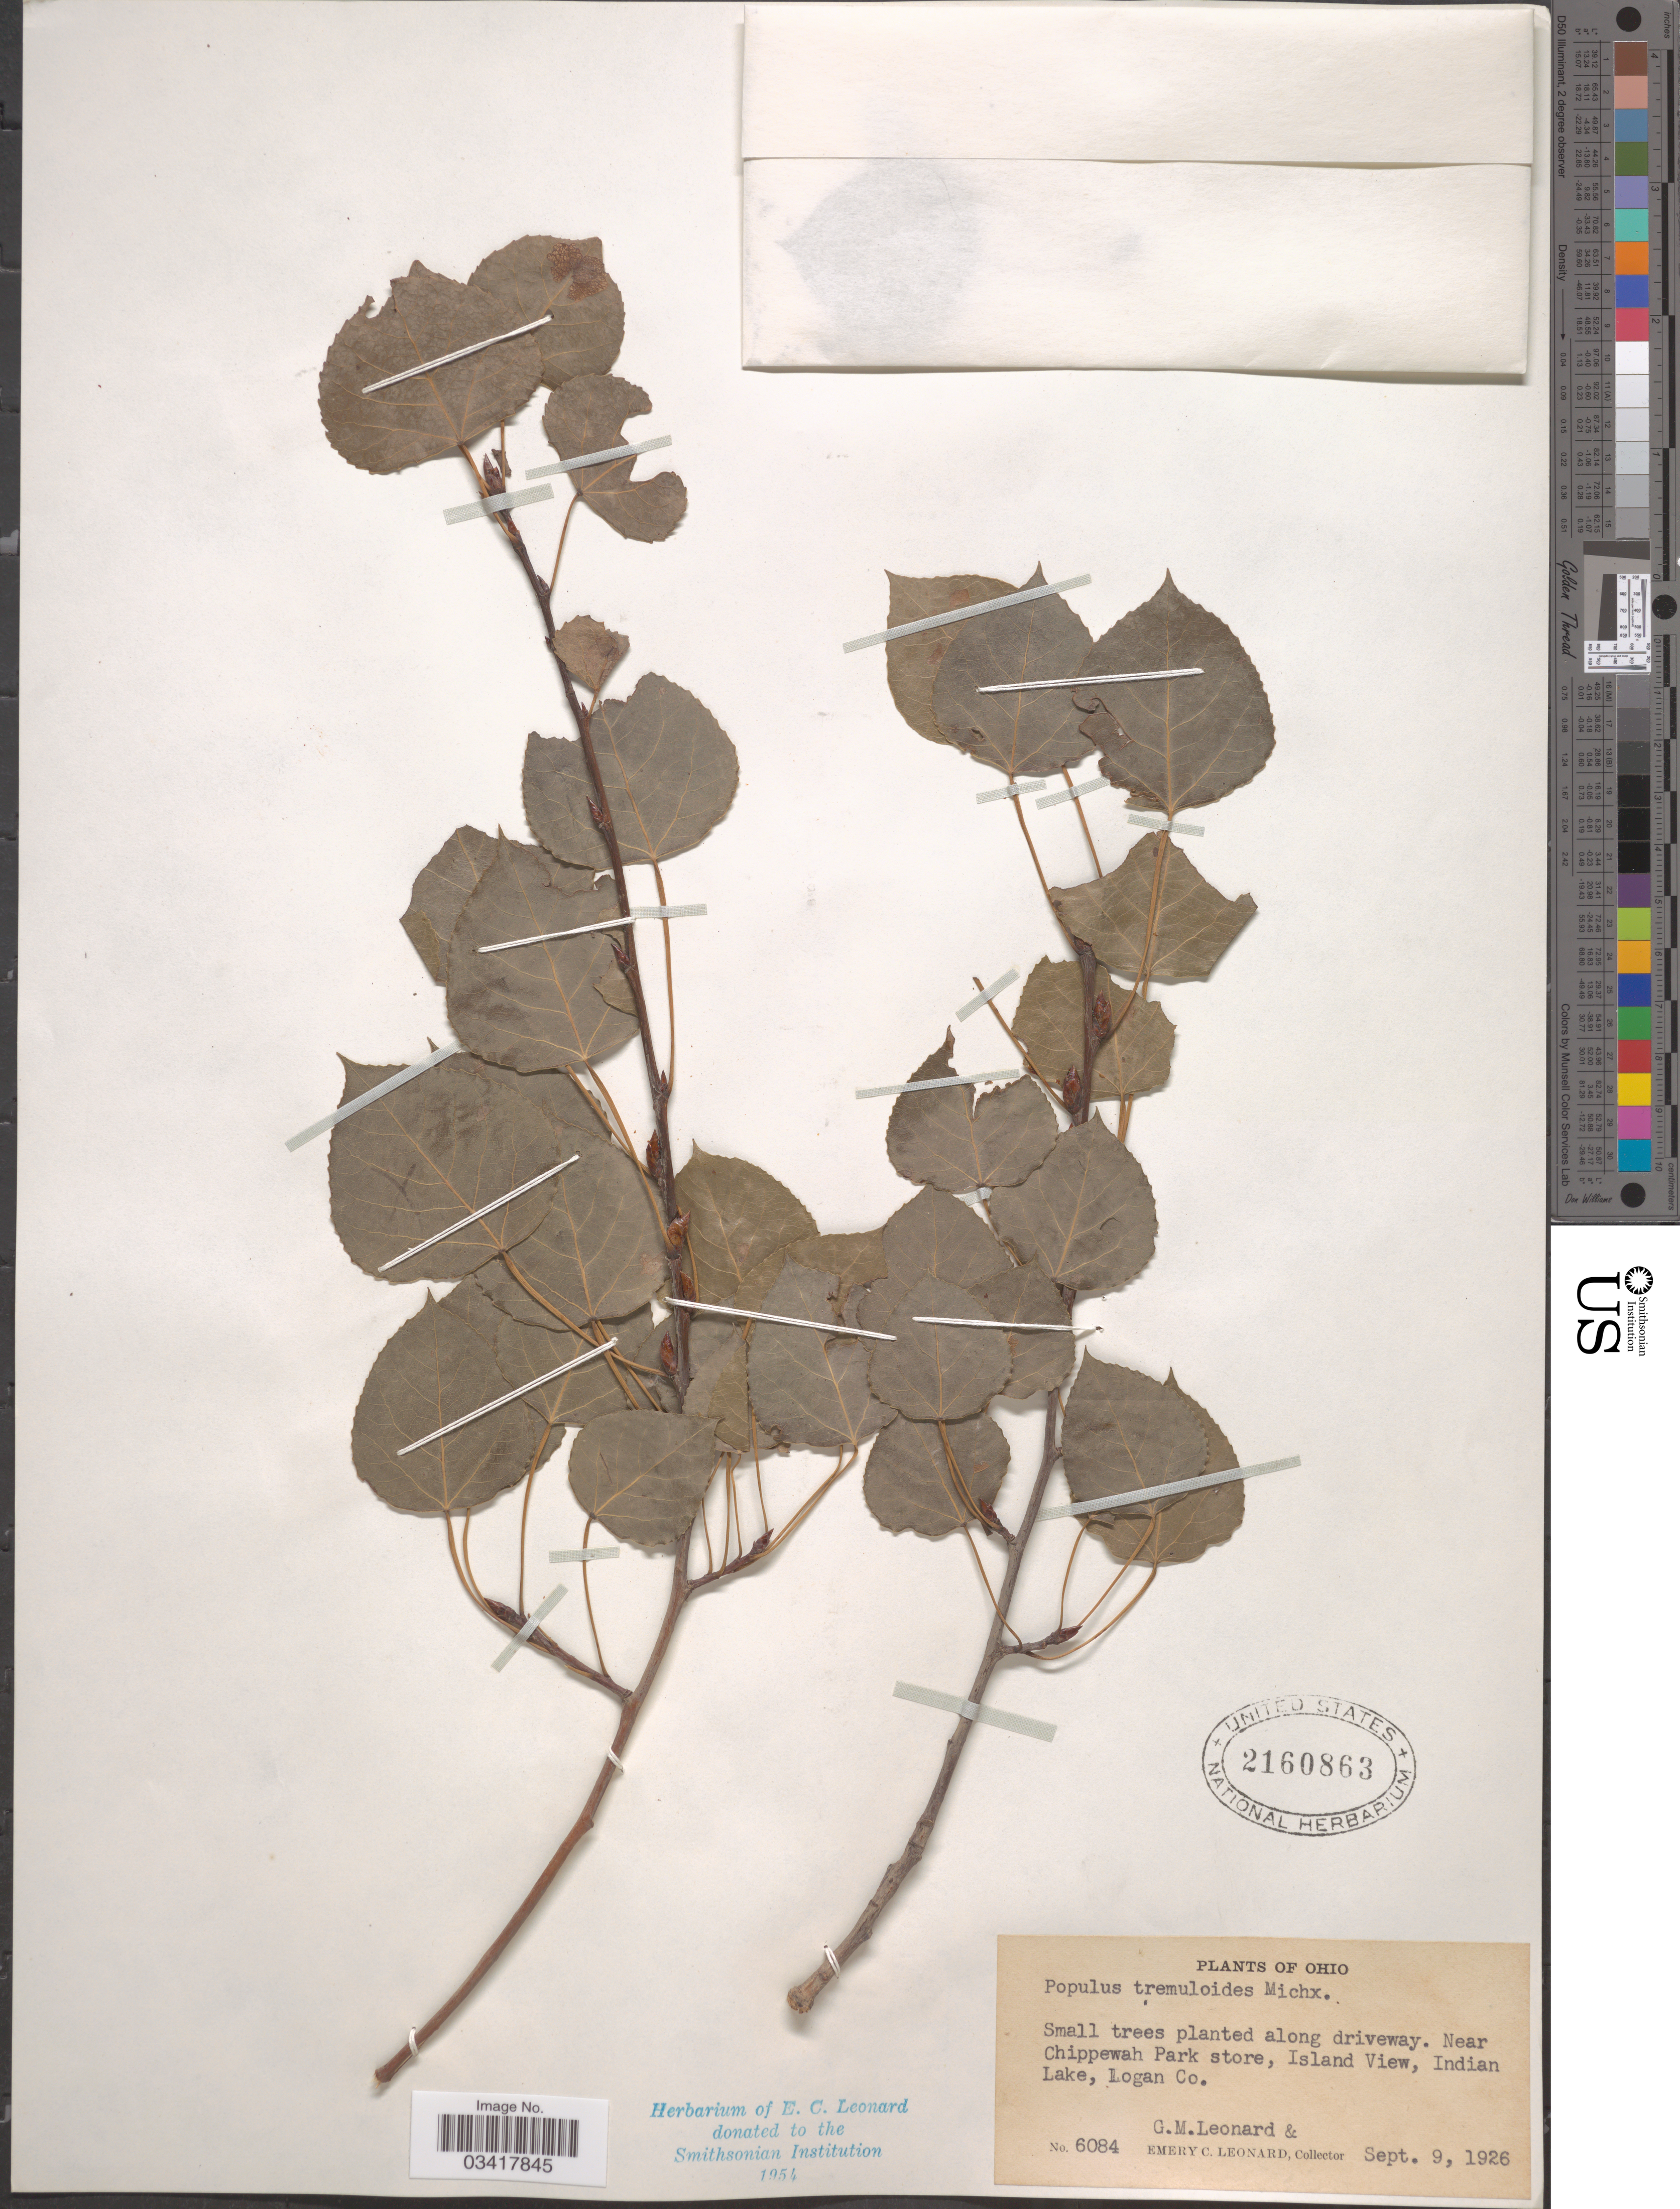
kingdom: Plantae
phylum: Tracheophyta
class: Magnoliopsida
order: Malpighiales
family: Salicaceae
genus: Populus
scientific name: Populus tremuloides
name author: Michx.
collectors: G. M. Leonard & E. C. Leonard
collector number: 6084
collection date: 1926-09-09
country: United States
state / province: Ohio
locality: Along driveway. Near Chippewah Park store, Island View, Indian Lake, Logan Co.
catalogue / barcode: US 2160863